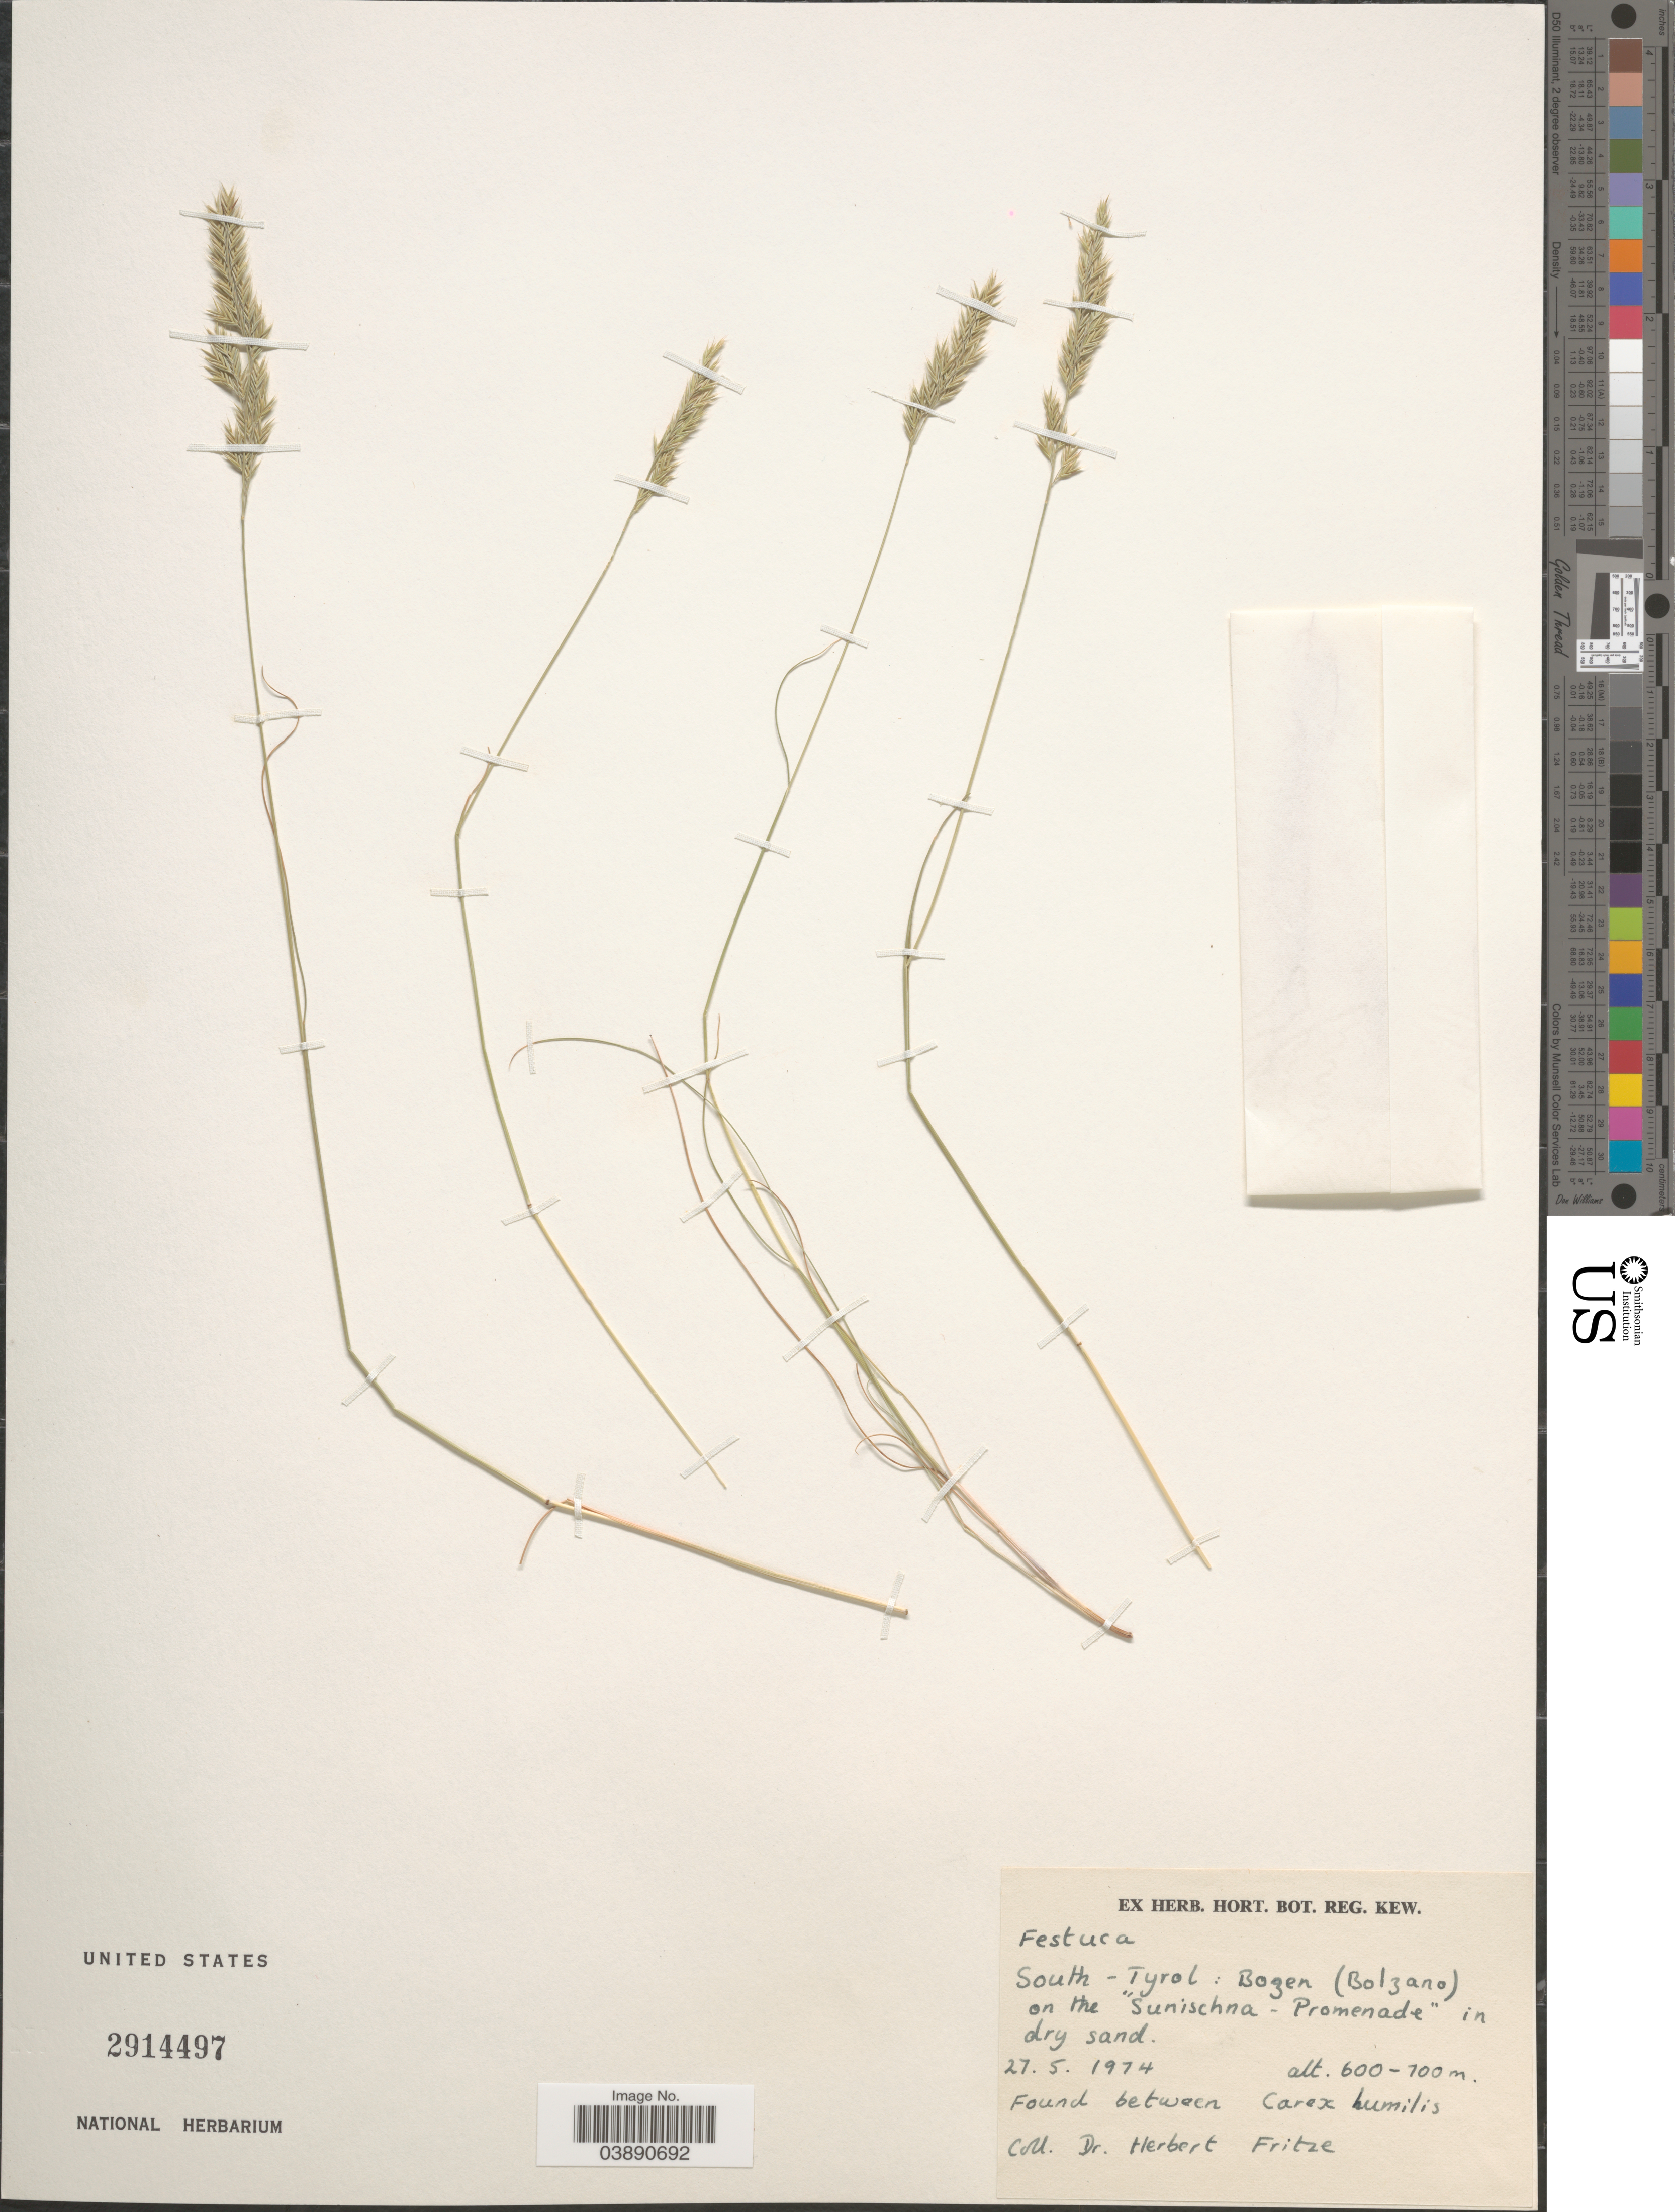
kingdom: Plantae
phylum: Tracheophyta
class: Liliopsida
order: Poales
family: Poaceae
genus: Festuca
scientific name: Festuca sp.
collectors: H. Fritze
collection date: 1974-05-27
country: Italy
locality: South-Tyrol: Bozen (Bolzano) on the "Sunischna - Promenade" in dry sand. Found between Carex humilis.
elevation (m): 600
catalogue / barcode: US 2914497